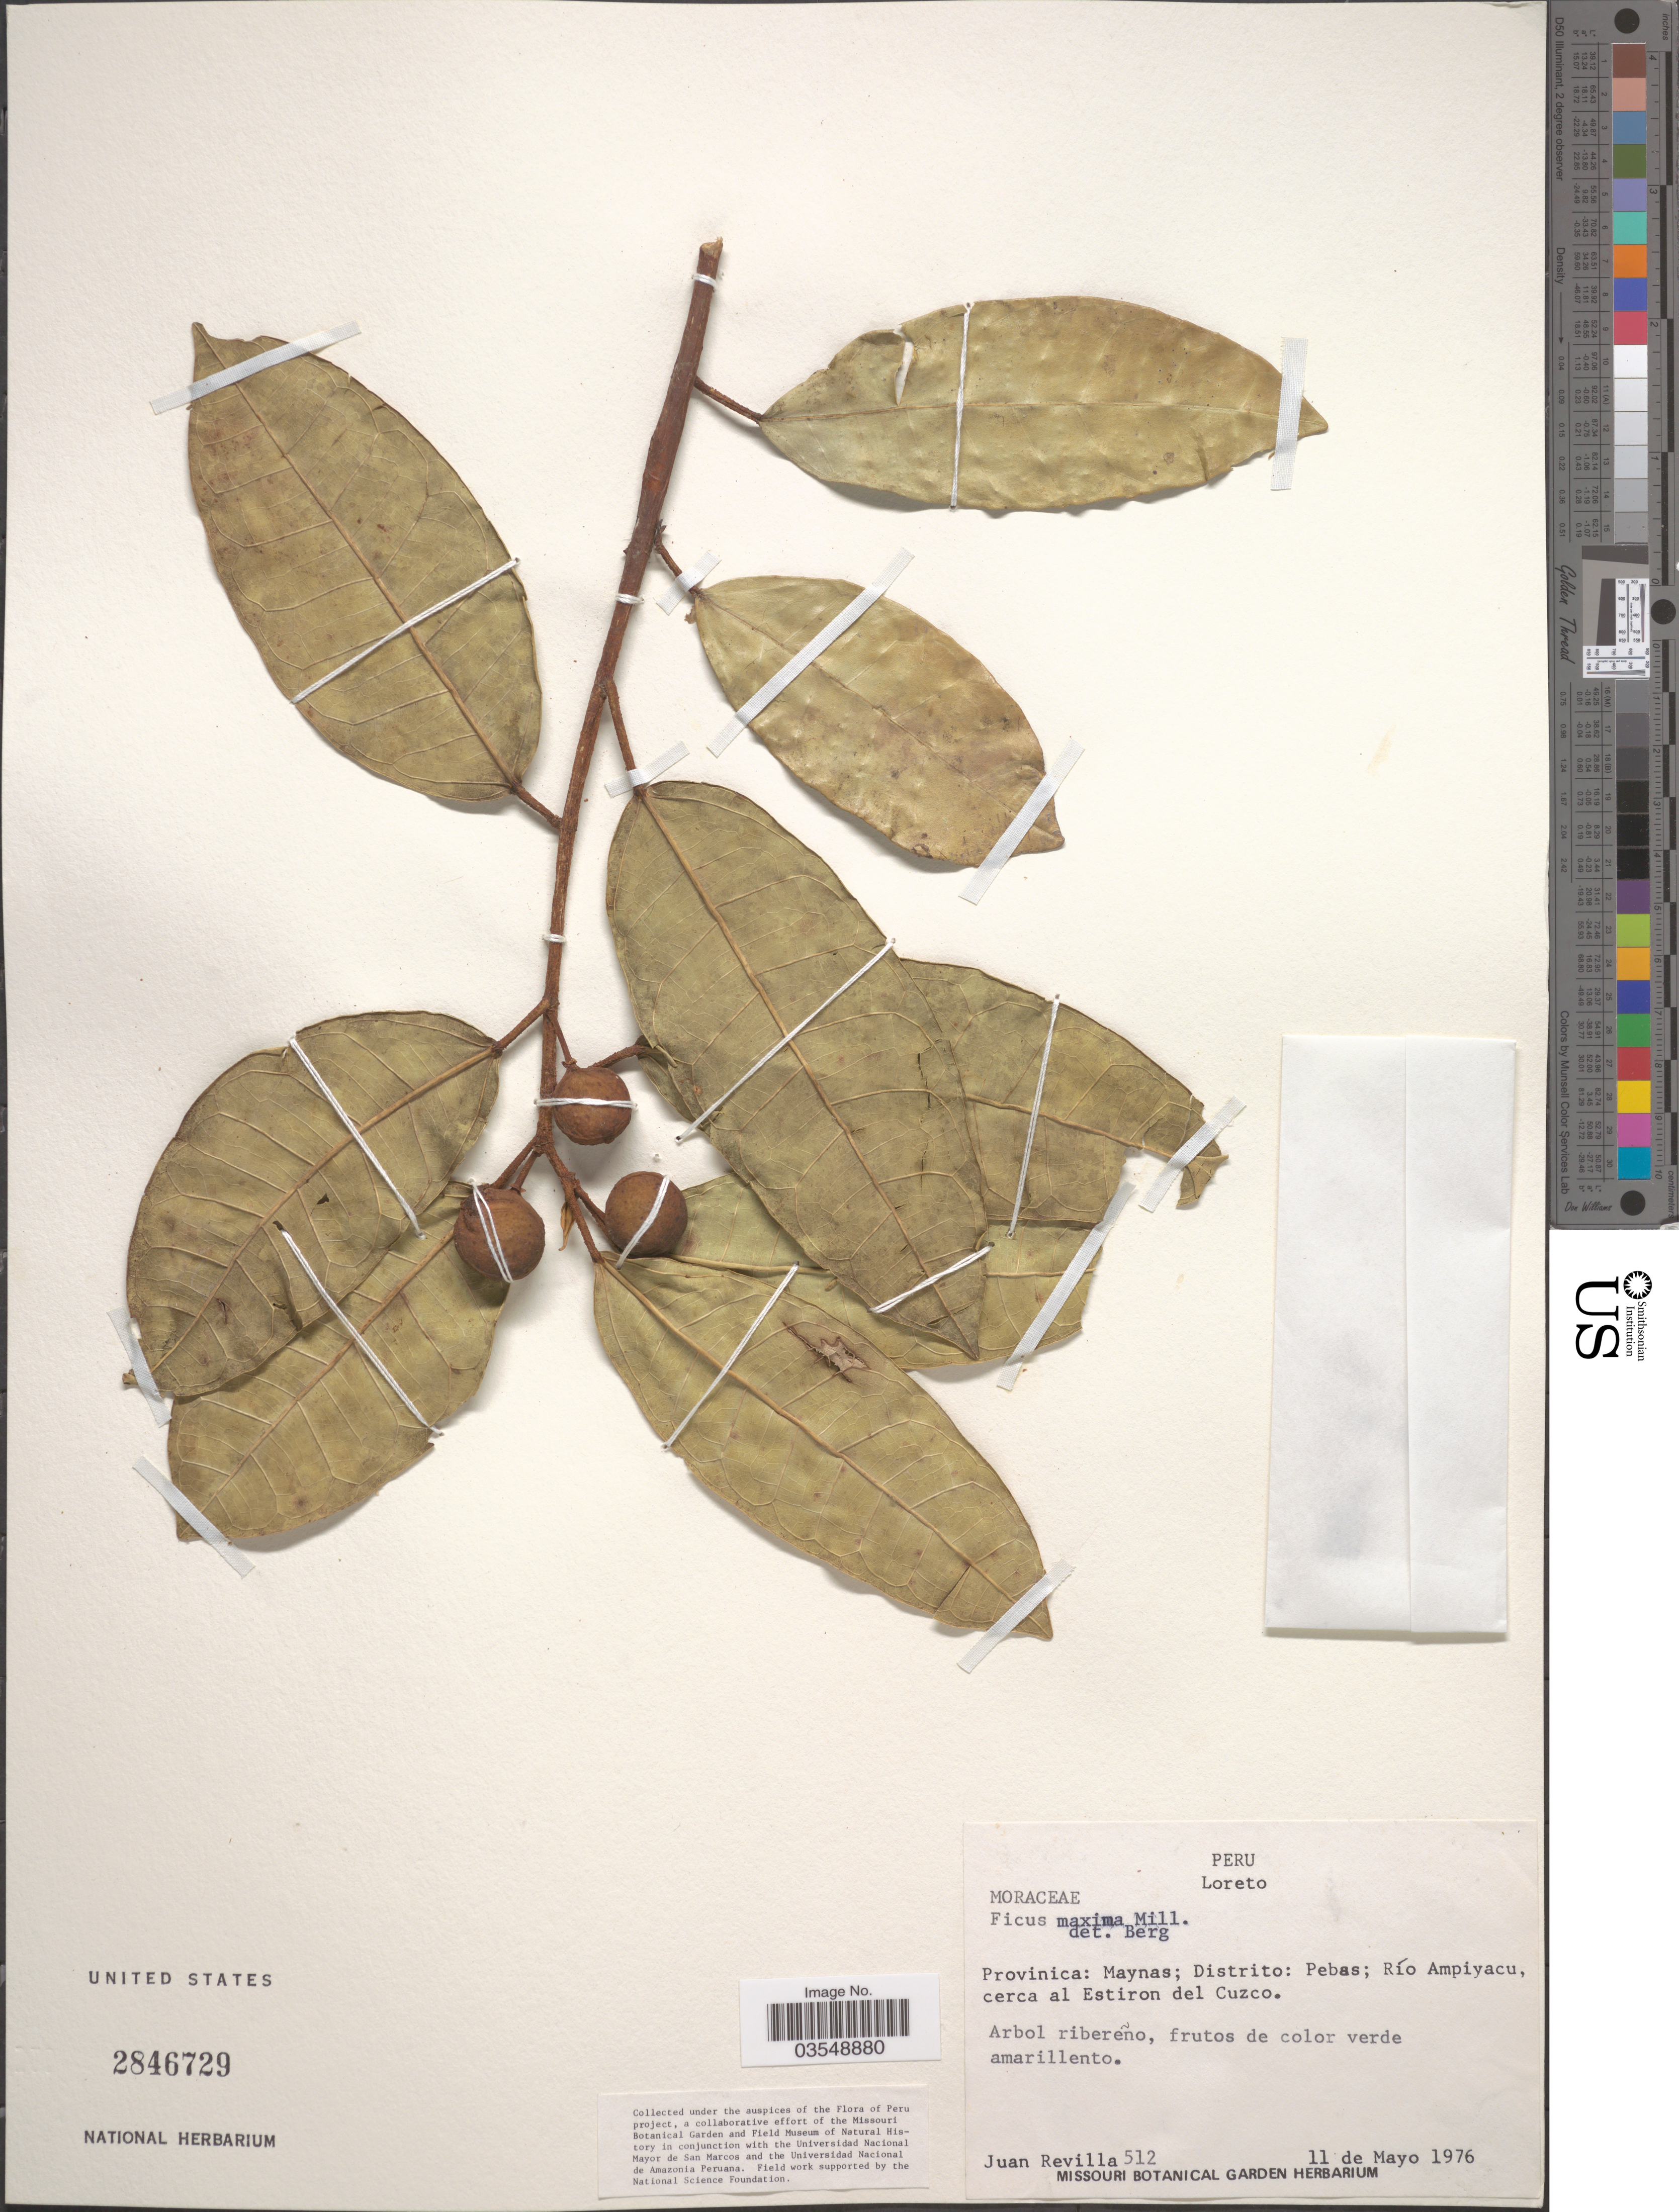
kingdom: Plantae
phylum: Tracheophyta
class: Magnoliopsida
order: Rosales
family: Moraceae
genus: Ficus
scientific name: Ficus radula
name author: Humb. & Bonpl. ex Willd.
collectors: J. Revilla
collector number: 512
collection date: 1976-05-11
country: Peru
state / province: Loreto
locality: Provincia: Maynas; Distrito: Pebas; Río Ampiyacu, cerca al Estiron del Cuzco.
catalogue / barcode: US 2846729